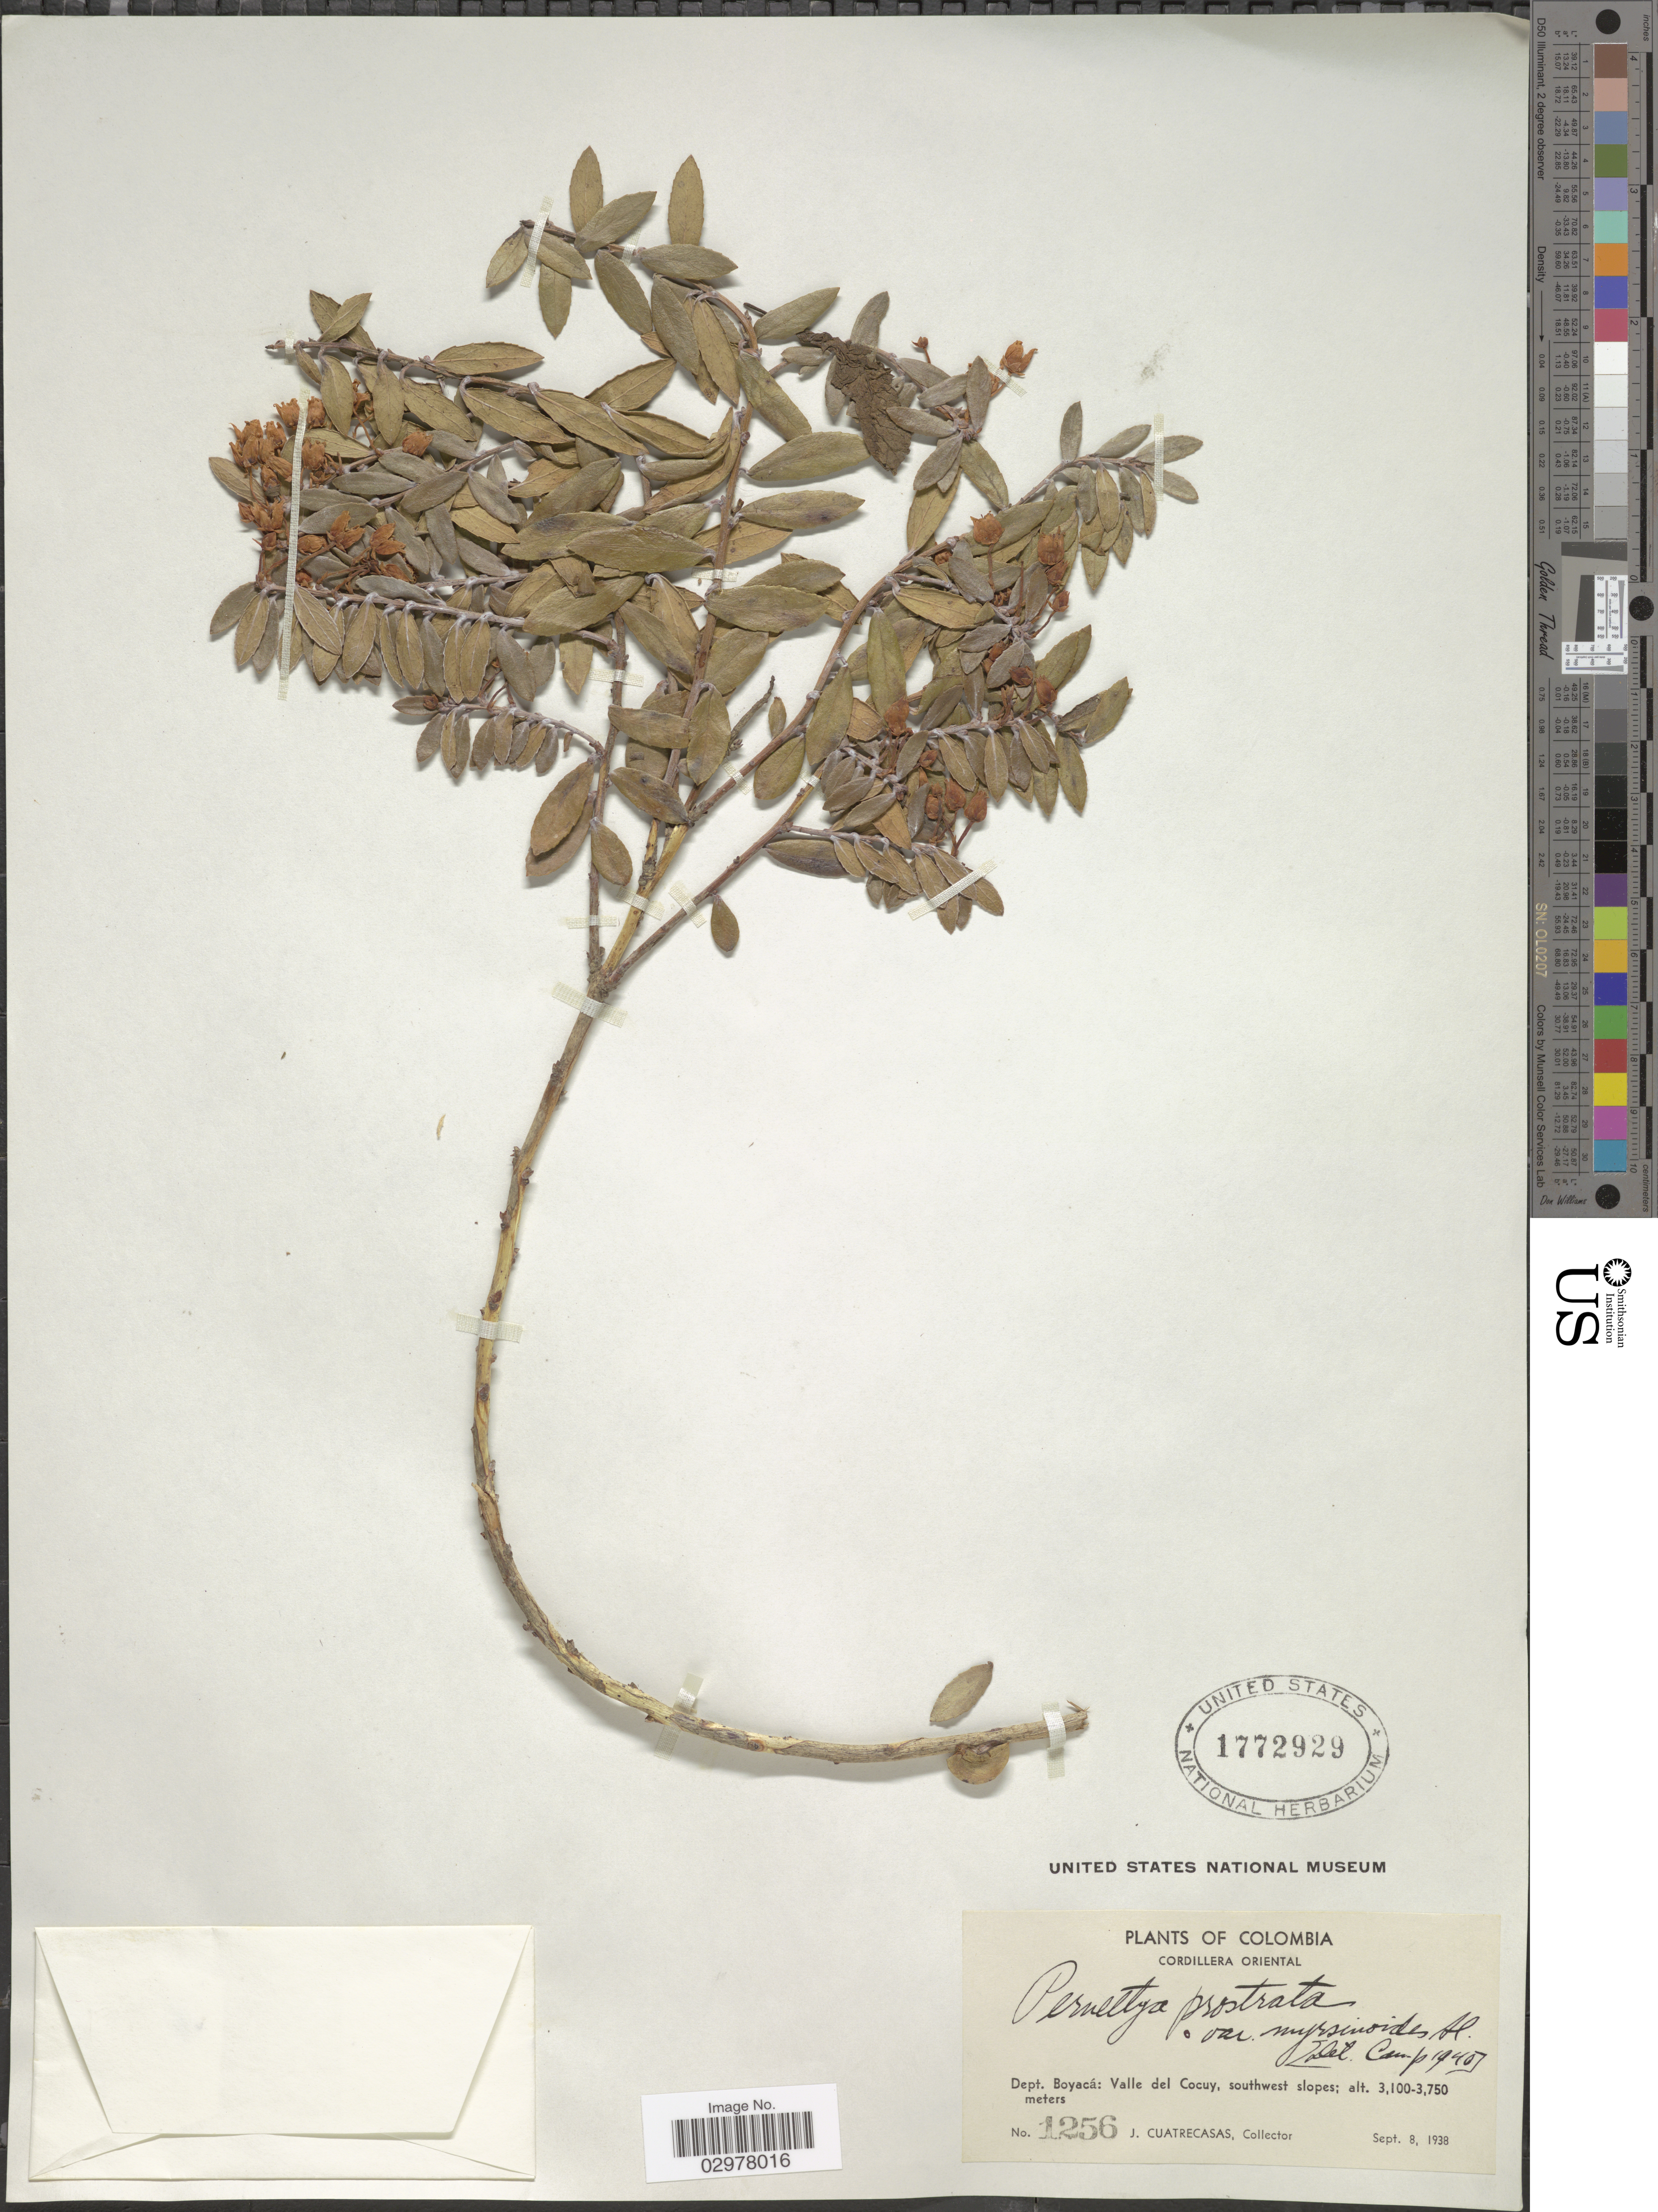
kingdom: Plantae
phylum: Tracheophyta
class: Magnoliopsida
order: Ericales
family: Ericaceae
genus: Pernettya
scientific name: Pernettya prostrata var. myrsinoides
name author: (Kunth) Sleumer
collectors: J. Cuatrecasas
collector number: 1256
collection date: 1938-09-08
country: Colombia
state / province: Boyacá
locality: Cordillera Oriental. Dept. Boyacá: Valle del Cocuy, southwest slopes.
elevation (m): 3100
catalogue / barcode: US 1772929